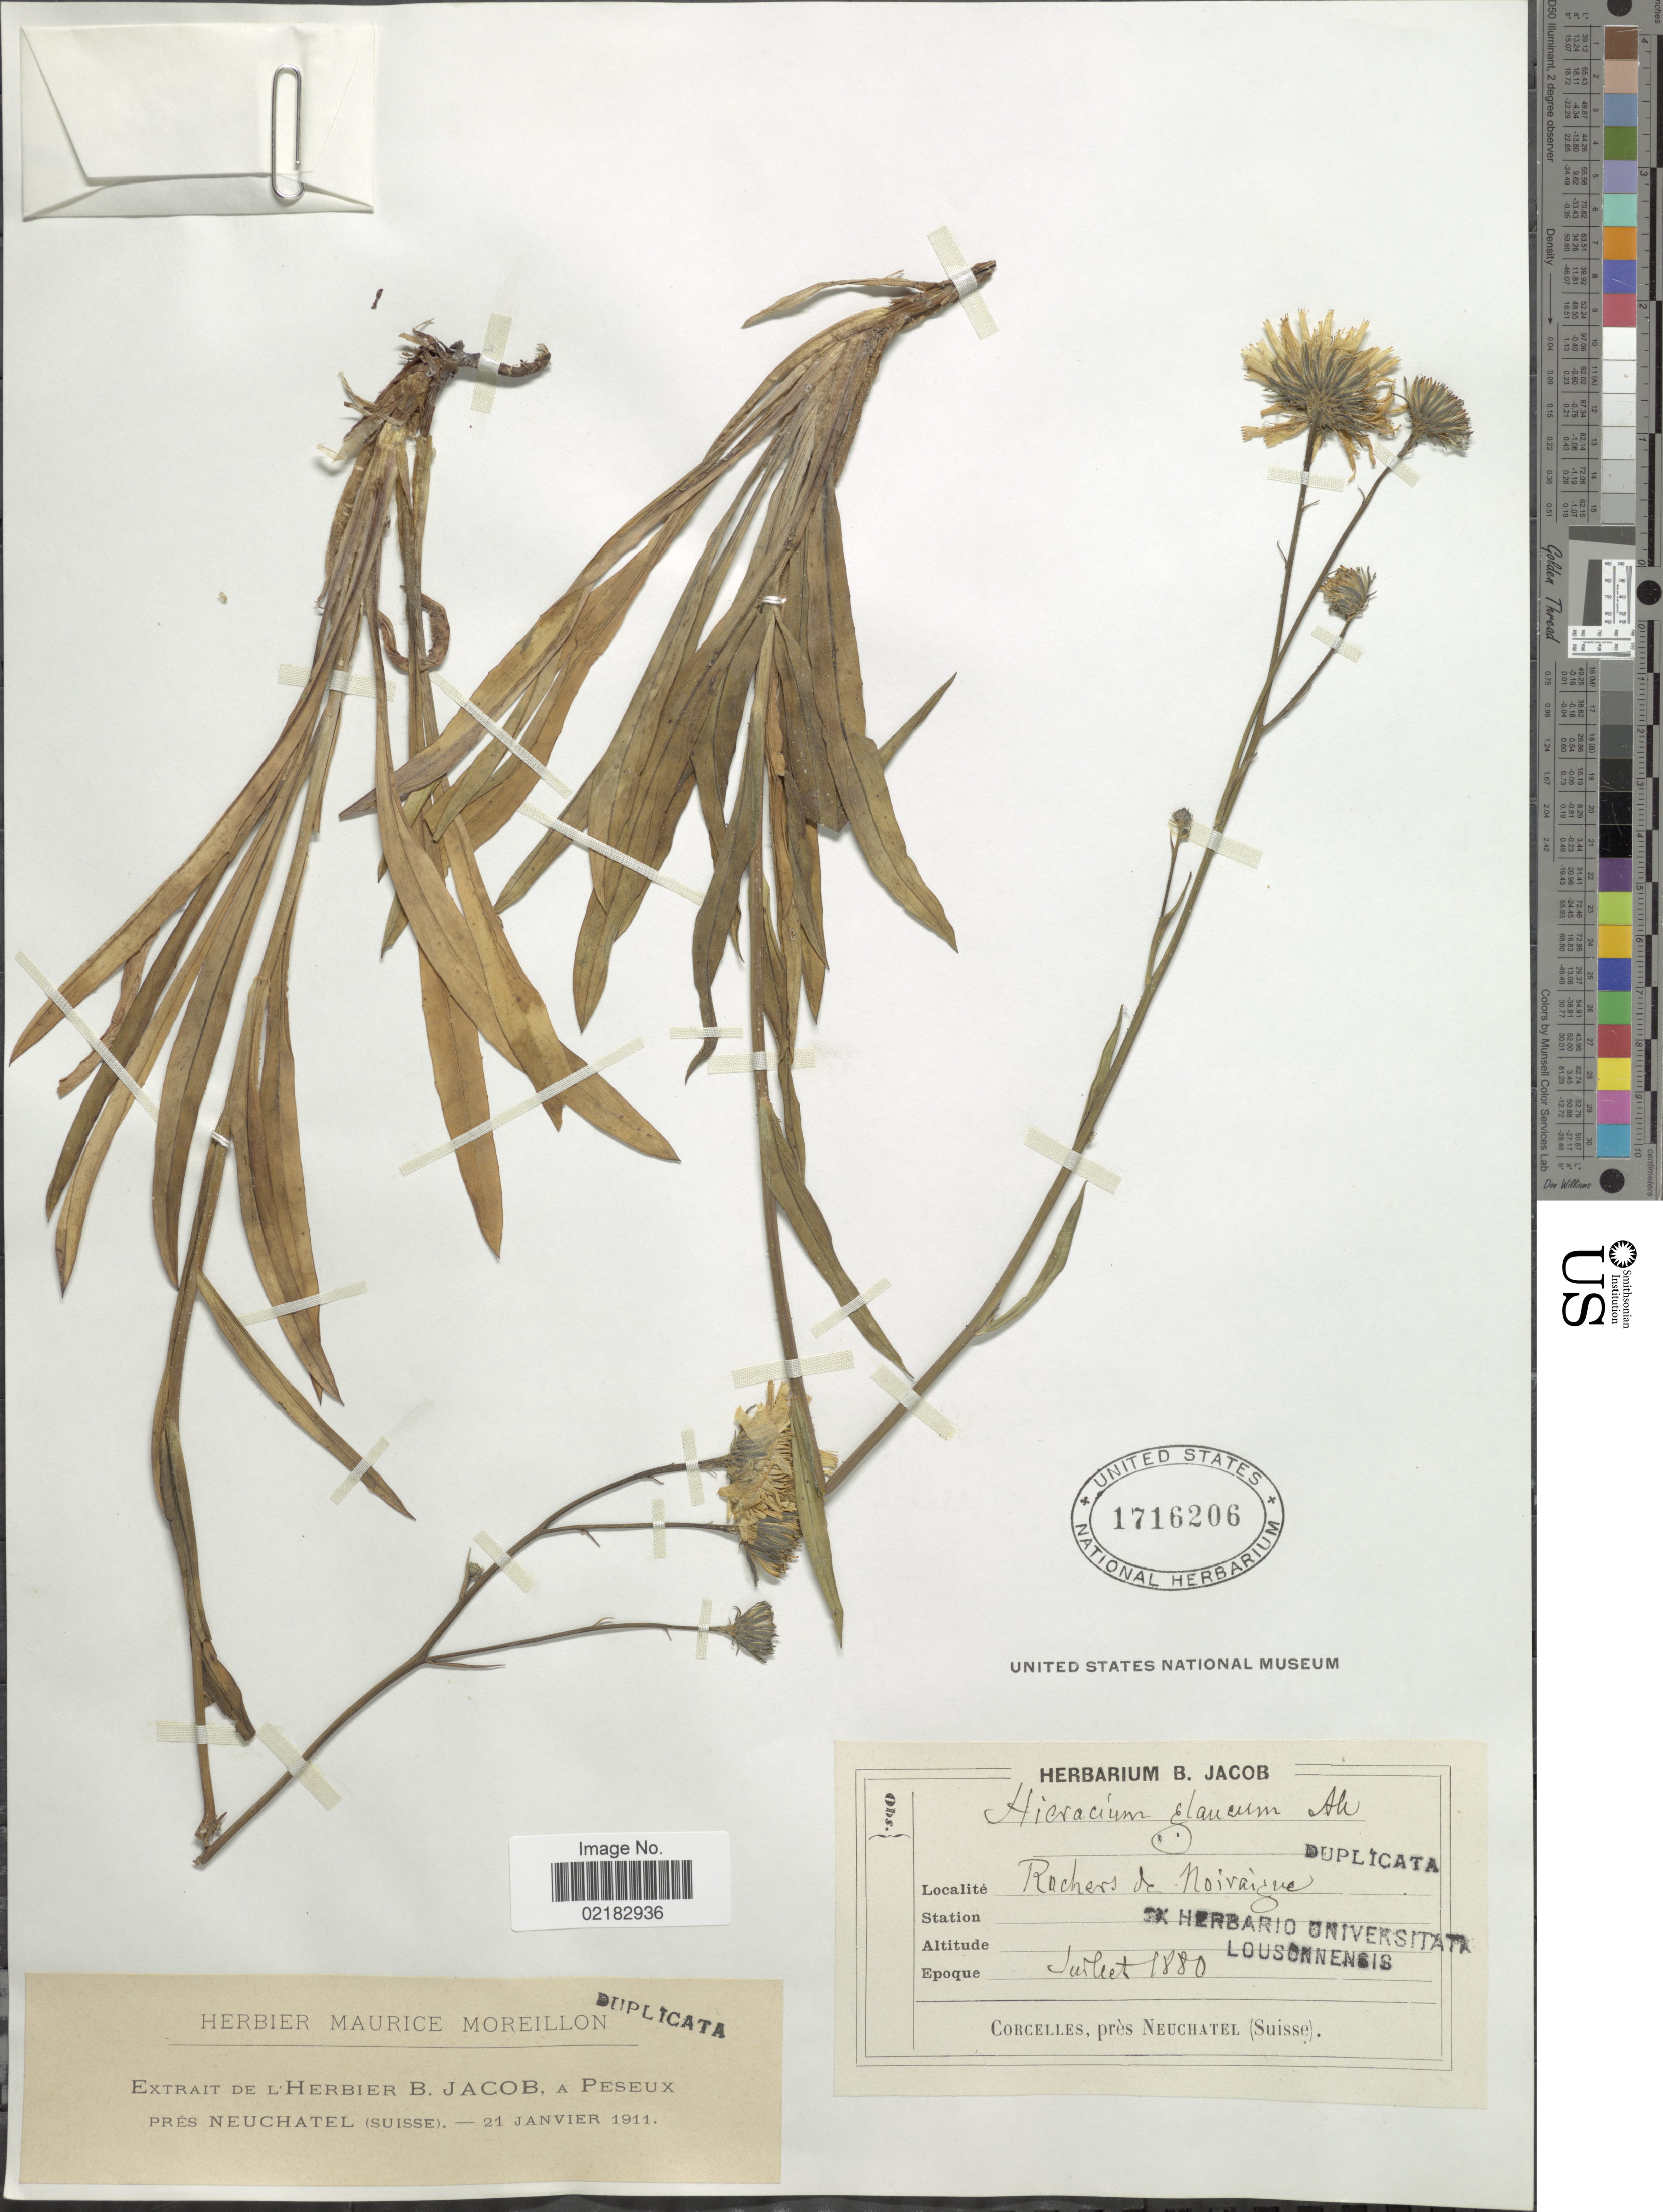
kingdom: Plantae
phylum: Tracheophyta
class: Magnoliopsida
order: Asterales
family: Asteraceae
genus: Hieracium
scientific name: Hieracium glaucum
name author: All.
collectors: Jacob, B.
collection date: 1880-07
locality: Rochers, de Noivaique [interpreted]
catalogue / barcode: US 1716206